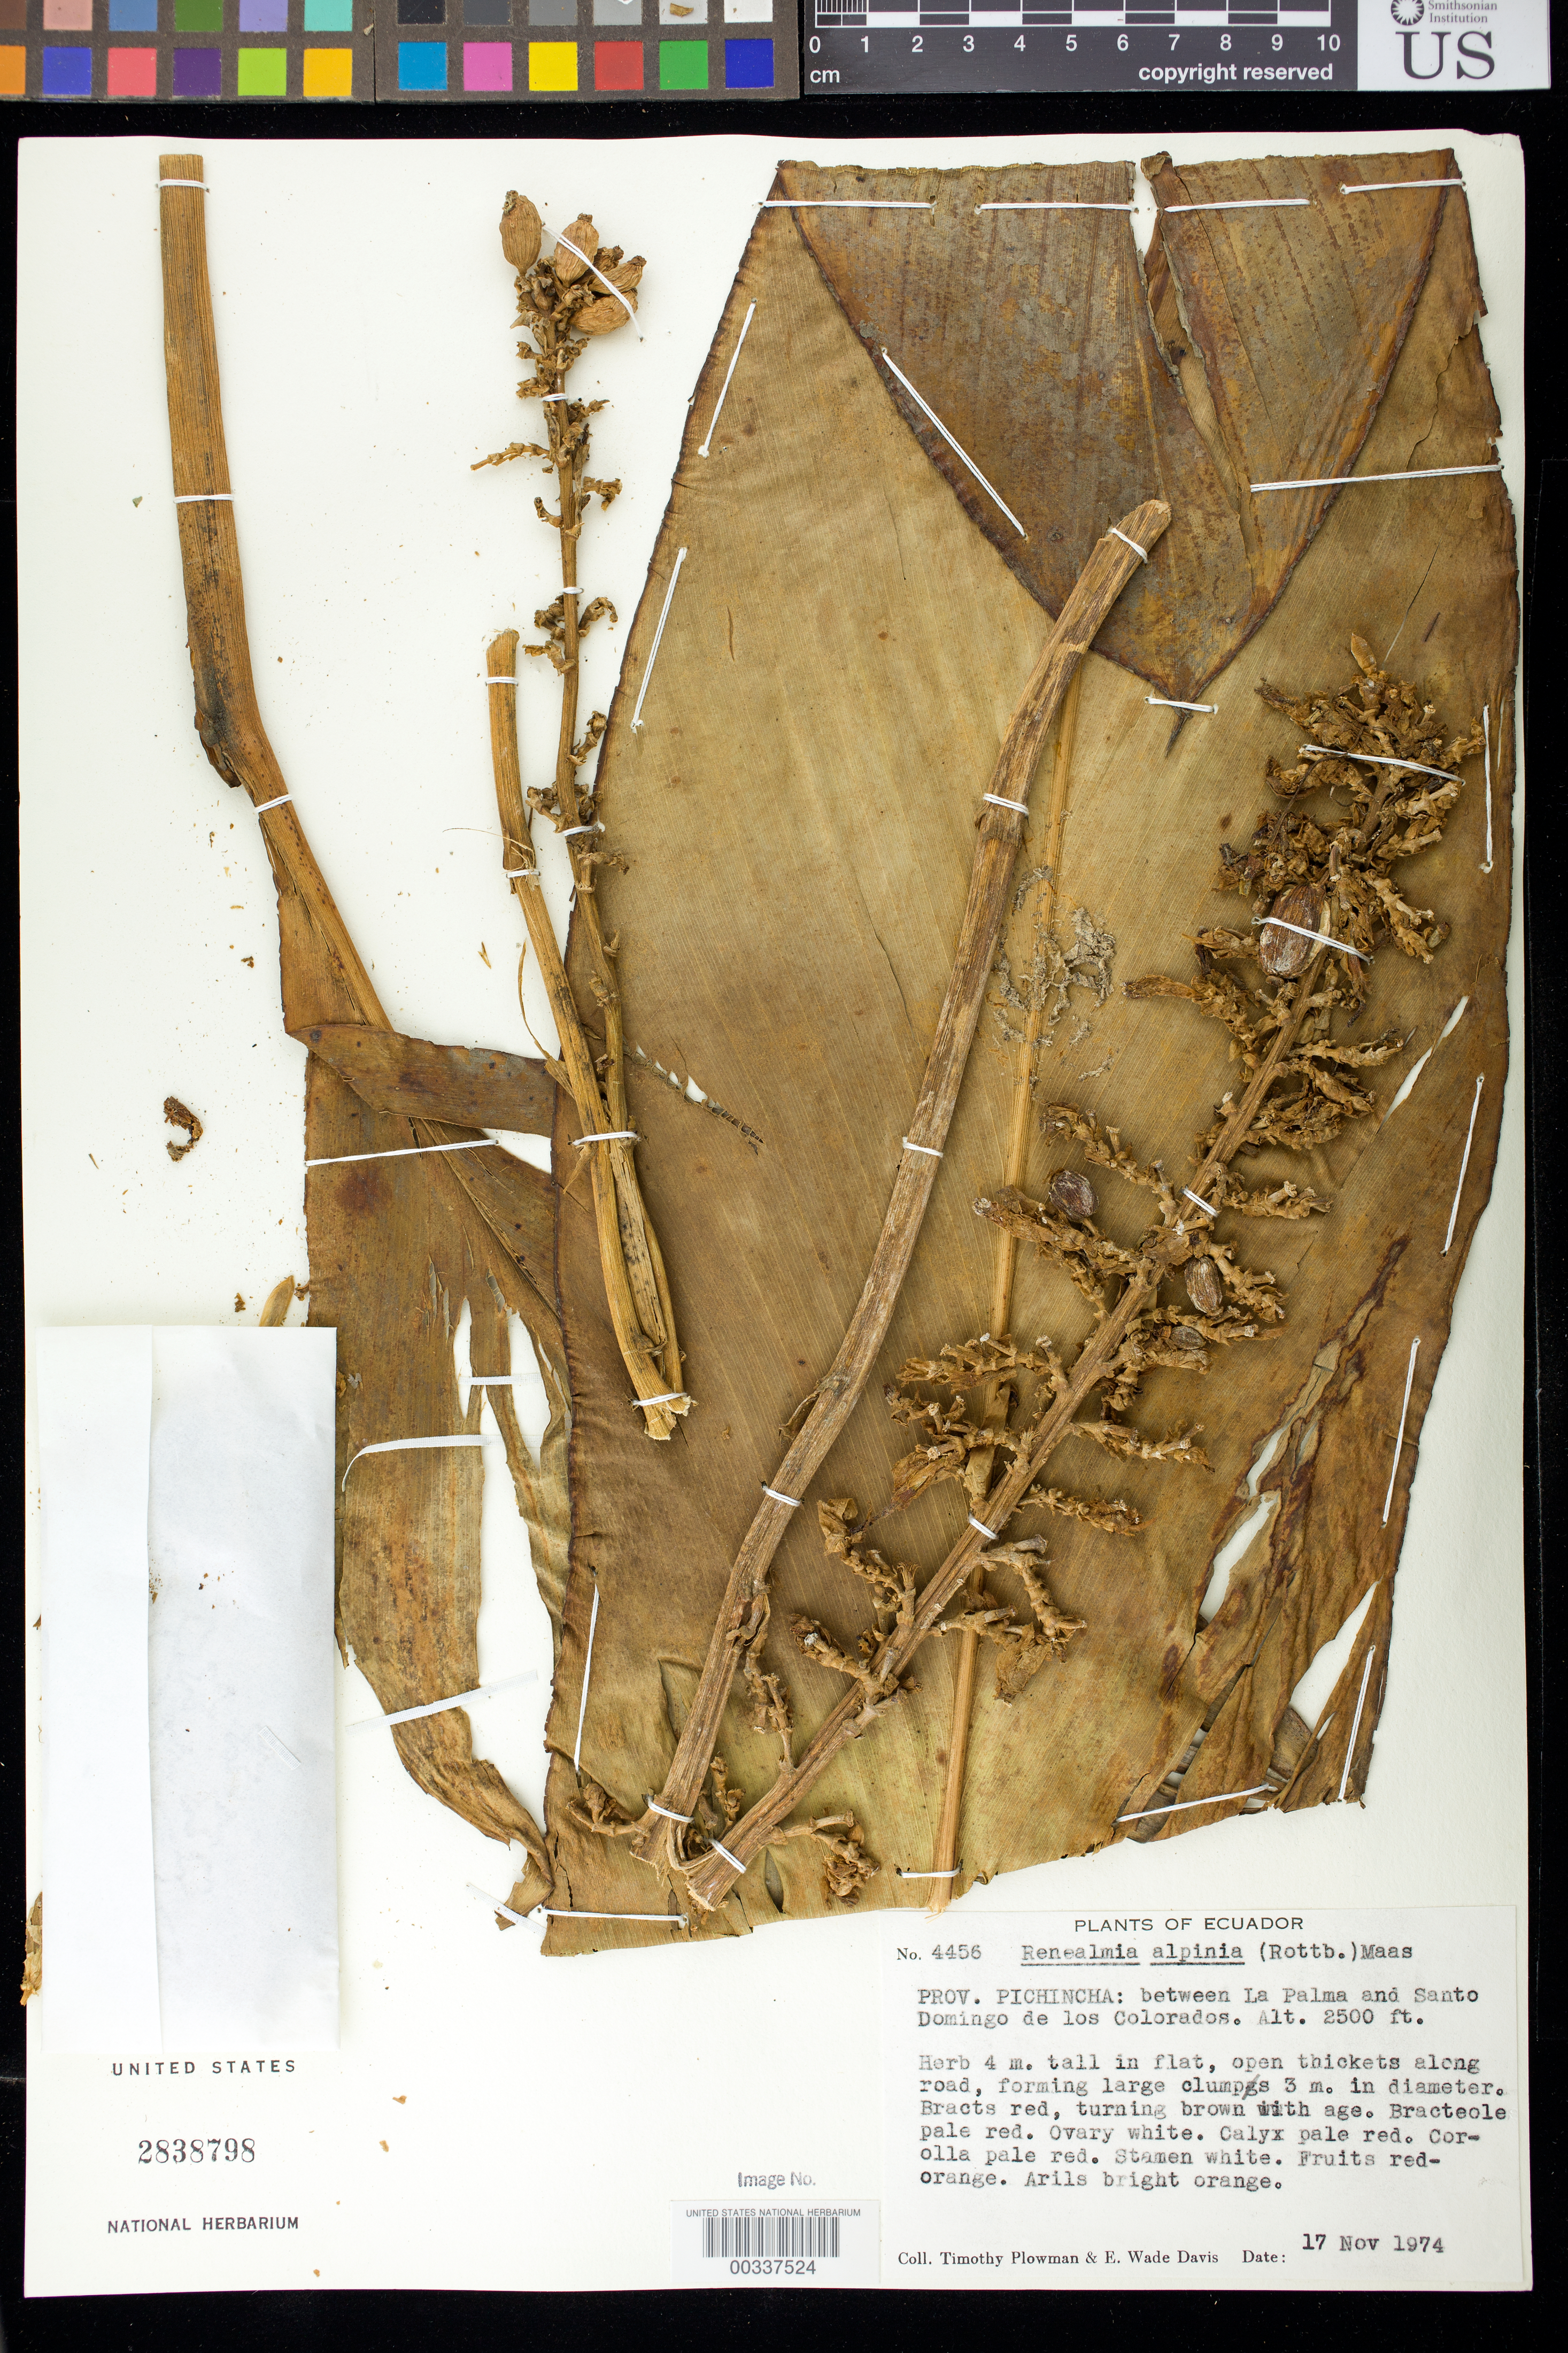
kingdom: Plantae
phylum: Tracheophyta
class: Liliopsida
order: Zingiberales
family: Zingiberaceae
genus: Renealmia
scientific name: Renealmia alpinia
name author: (Rottb.) Maas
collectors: T. Plowman & E. W. Davis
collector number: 4456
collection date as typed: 17 Nov 1974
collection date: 1974-11-17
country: Ecuador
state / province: Pichincha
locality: Between la Palma and Santo Domingo de los Colorados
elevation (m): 762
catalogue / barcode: US 2838798